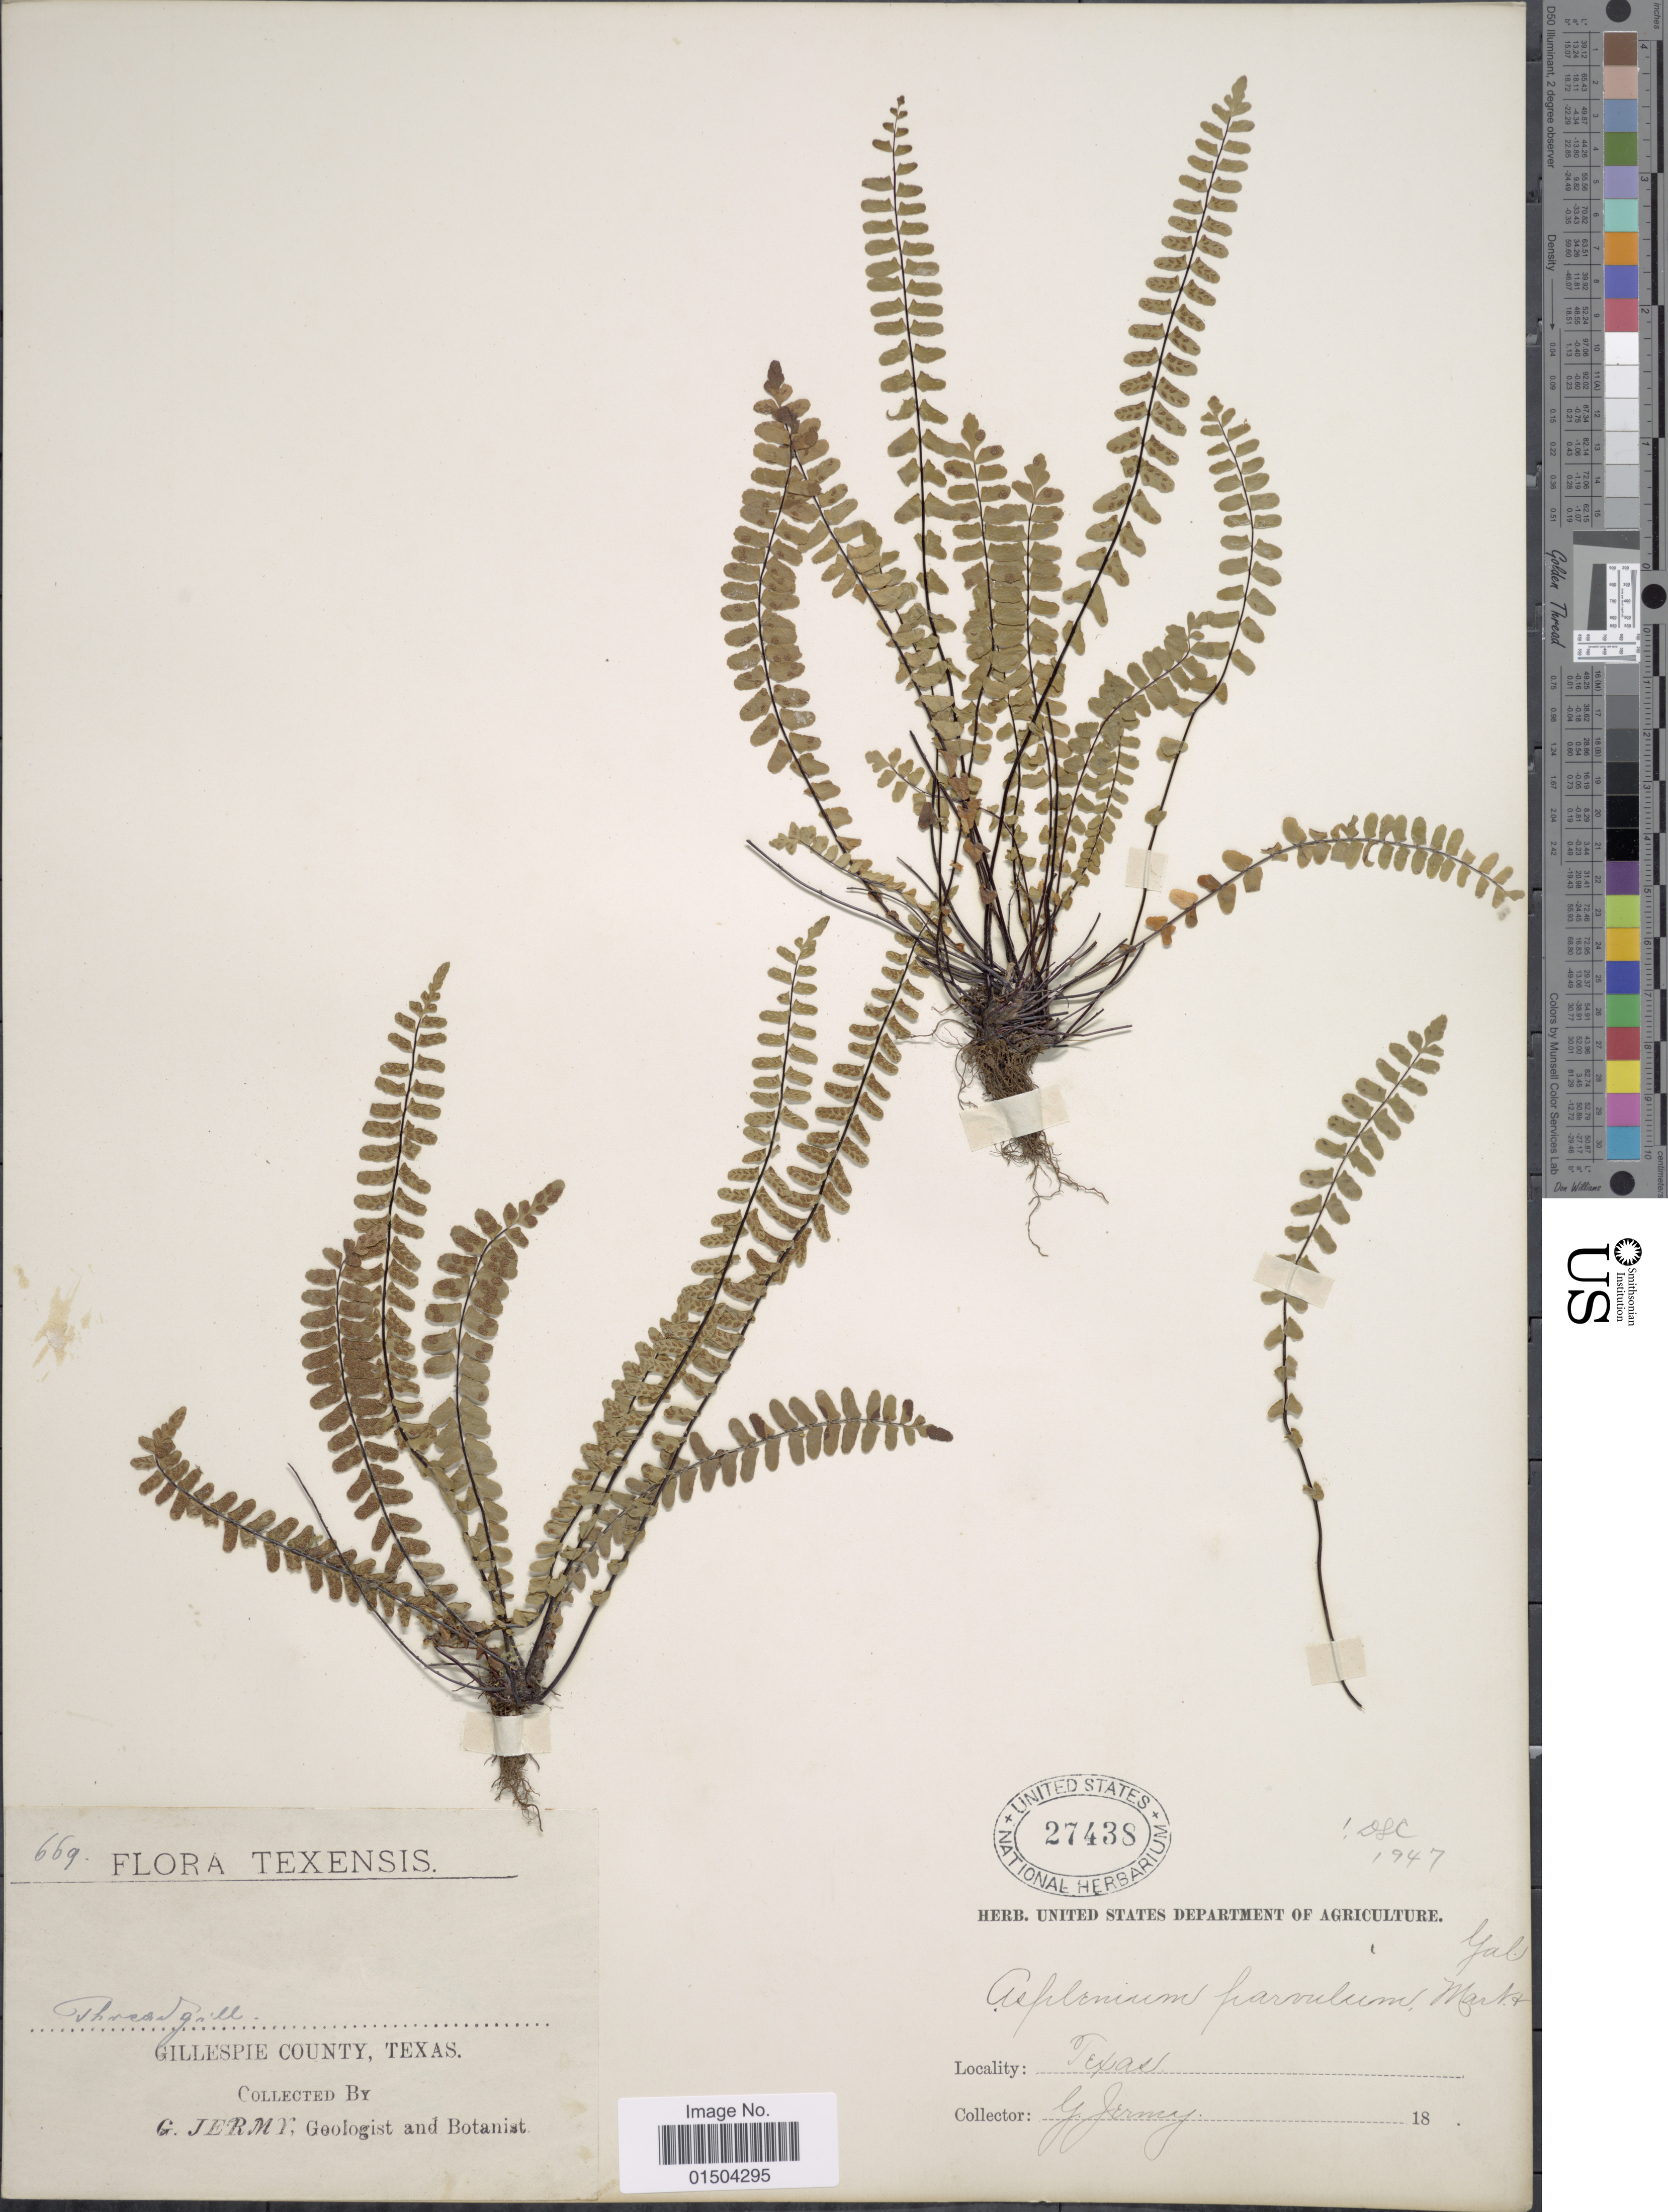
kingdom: Plantae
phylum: Tracheophyta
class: Polypodiopsida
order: Polypodiales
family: Aspleniaceae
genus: Asplenium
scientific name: Asplenium resiliens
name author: Kunze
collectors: G. Jermy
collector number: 669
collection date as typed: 18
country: United States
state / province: Texas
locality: Gillespie County.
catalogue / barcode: US 27438